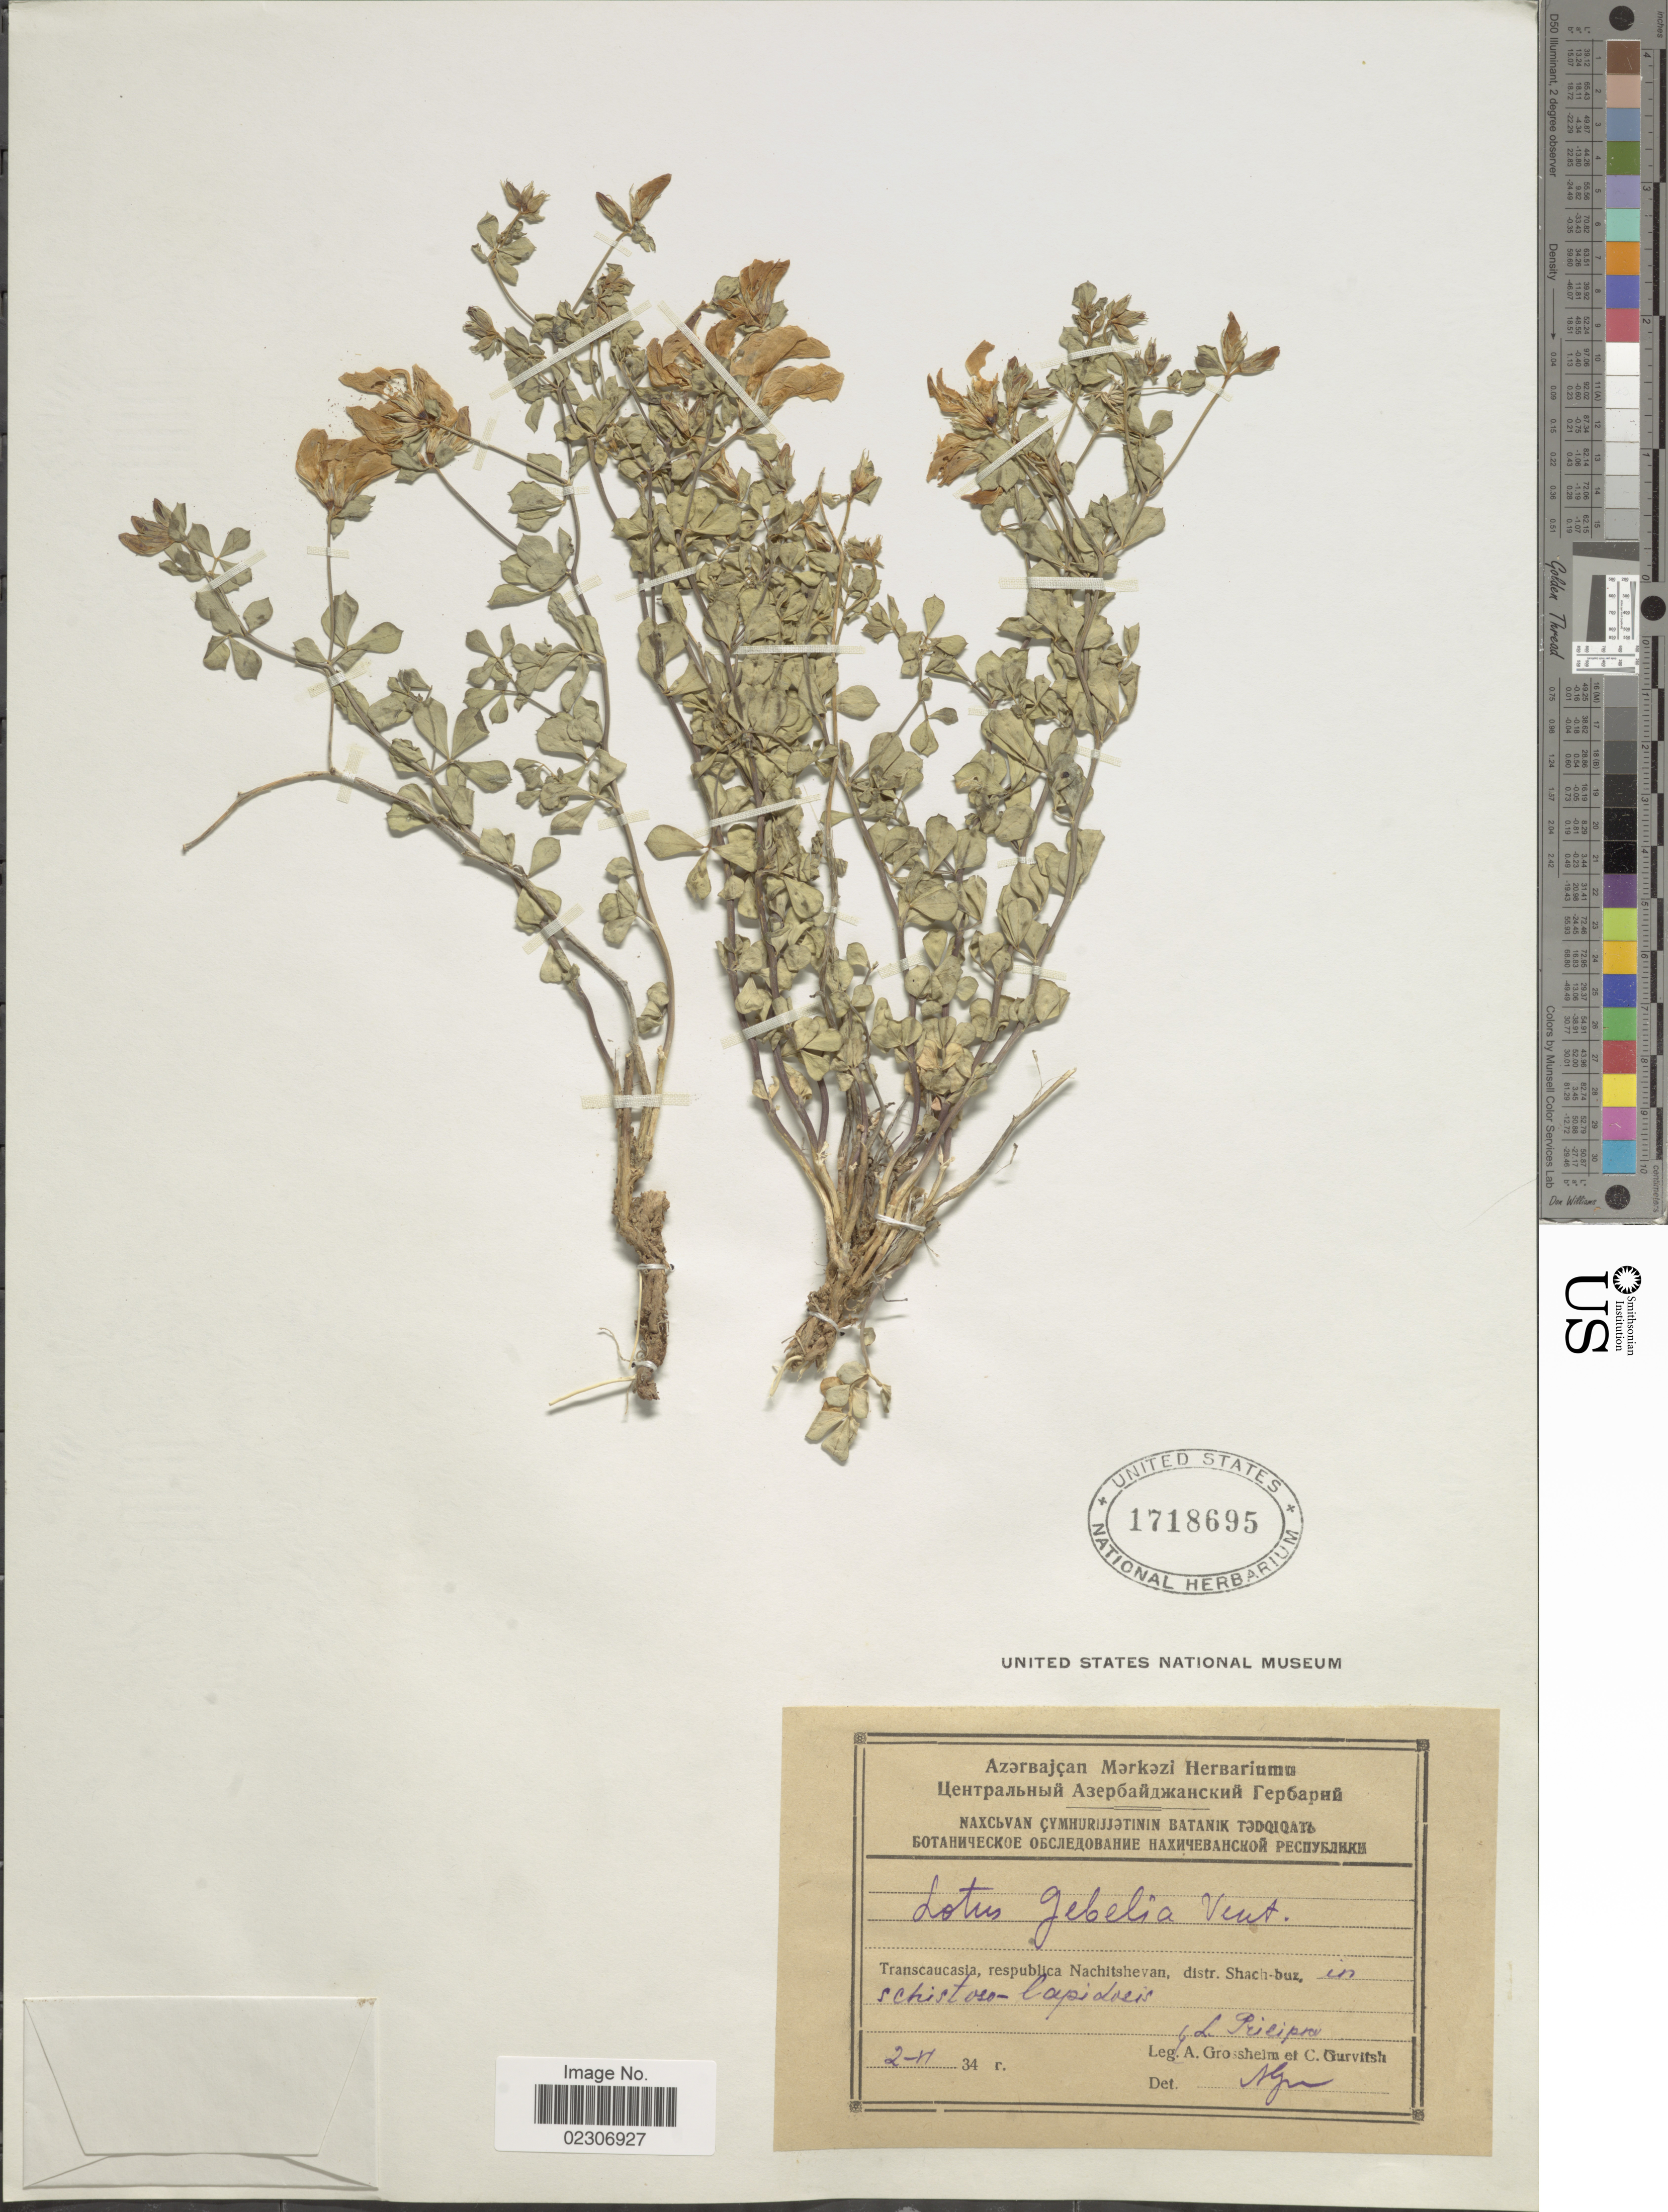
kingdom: Plantae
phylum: Tracheophyta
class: Magnoliopsida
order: Fabales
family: Fabaceae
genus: Lotus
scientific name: Lotus gebelia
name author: Vent.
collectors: A. Grossheim, C. Gurvitsh & L. Prilipko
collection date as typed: Transcribed d/m/y: 2/6/34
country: Azerbaijan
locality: Transcaucasia, respublica Nachitshevan, distr Shach-buz in schistoso lapidosis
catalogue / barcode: US 1718695